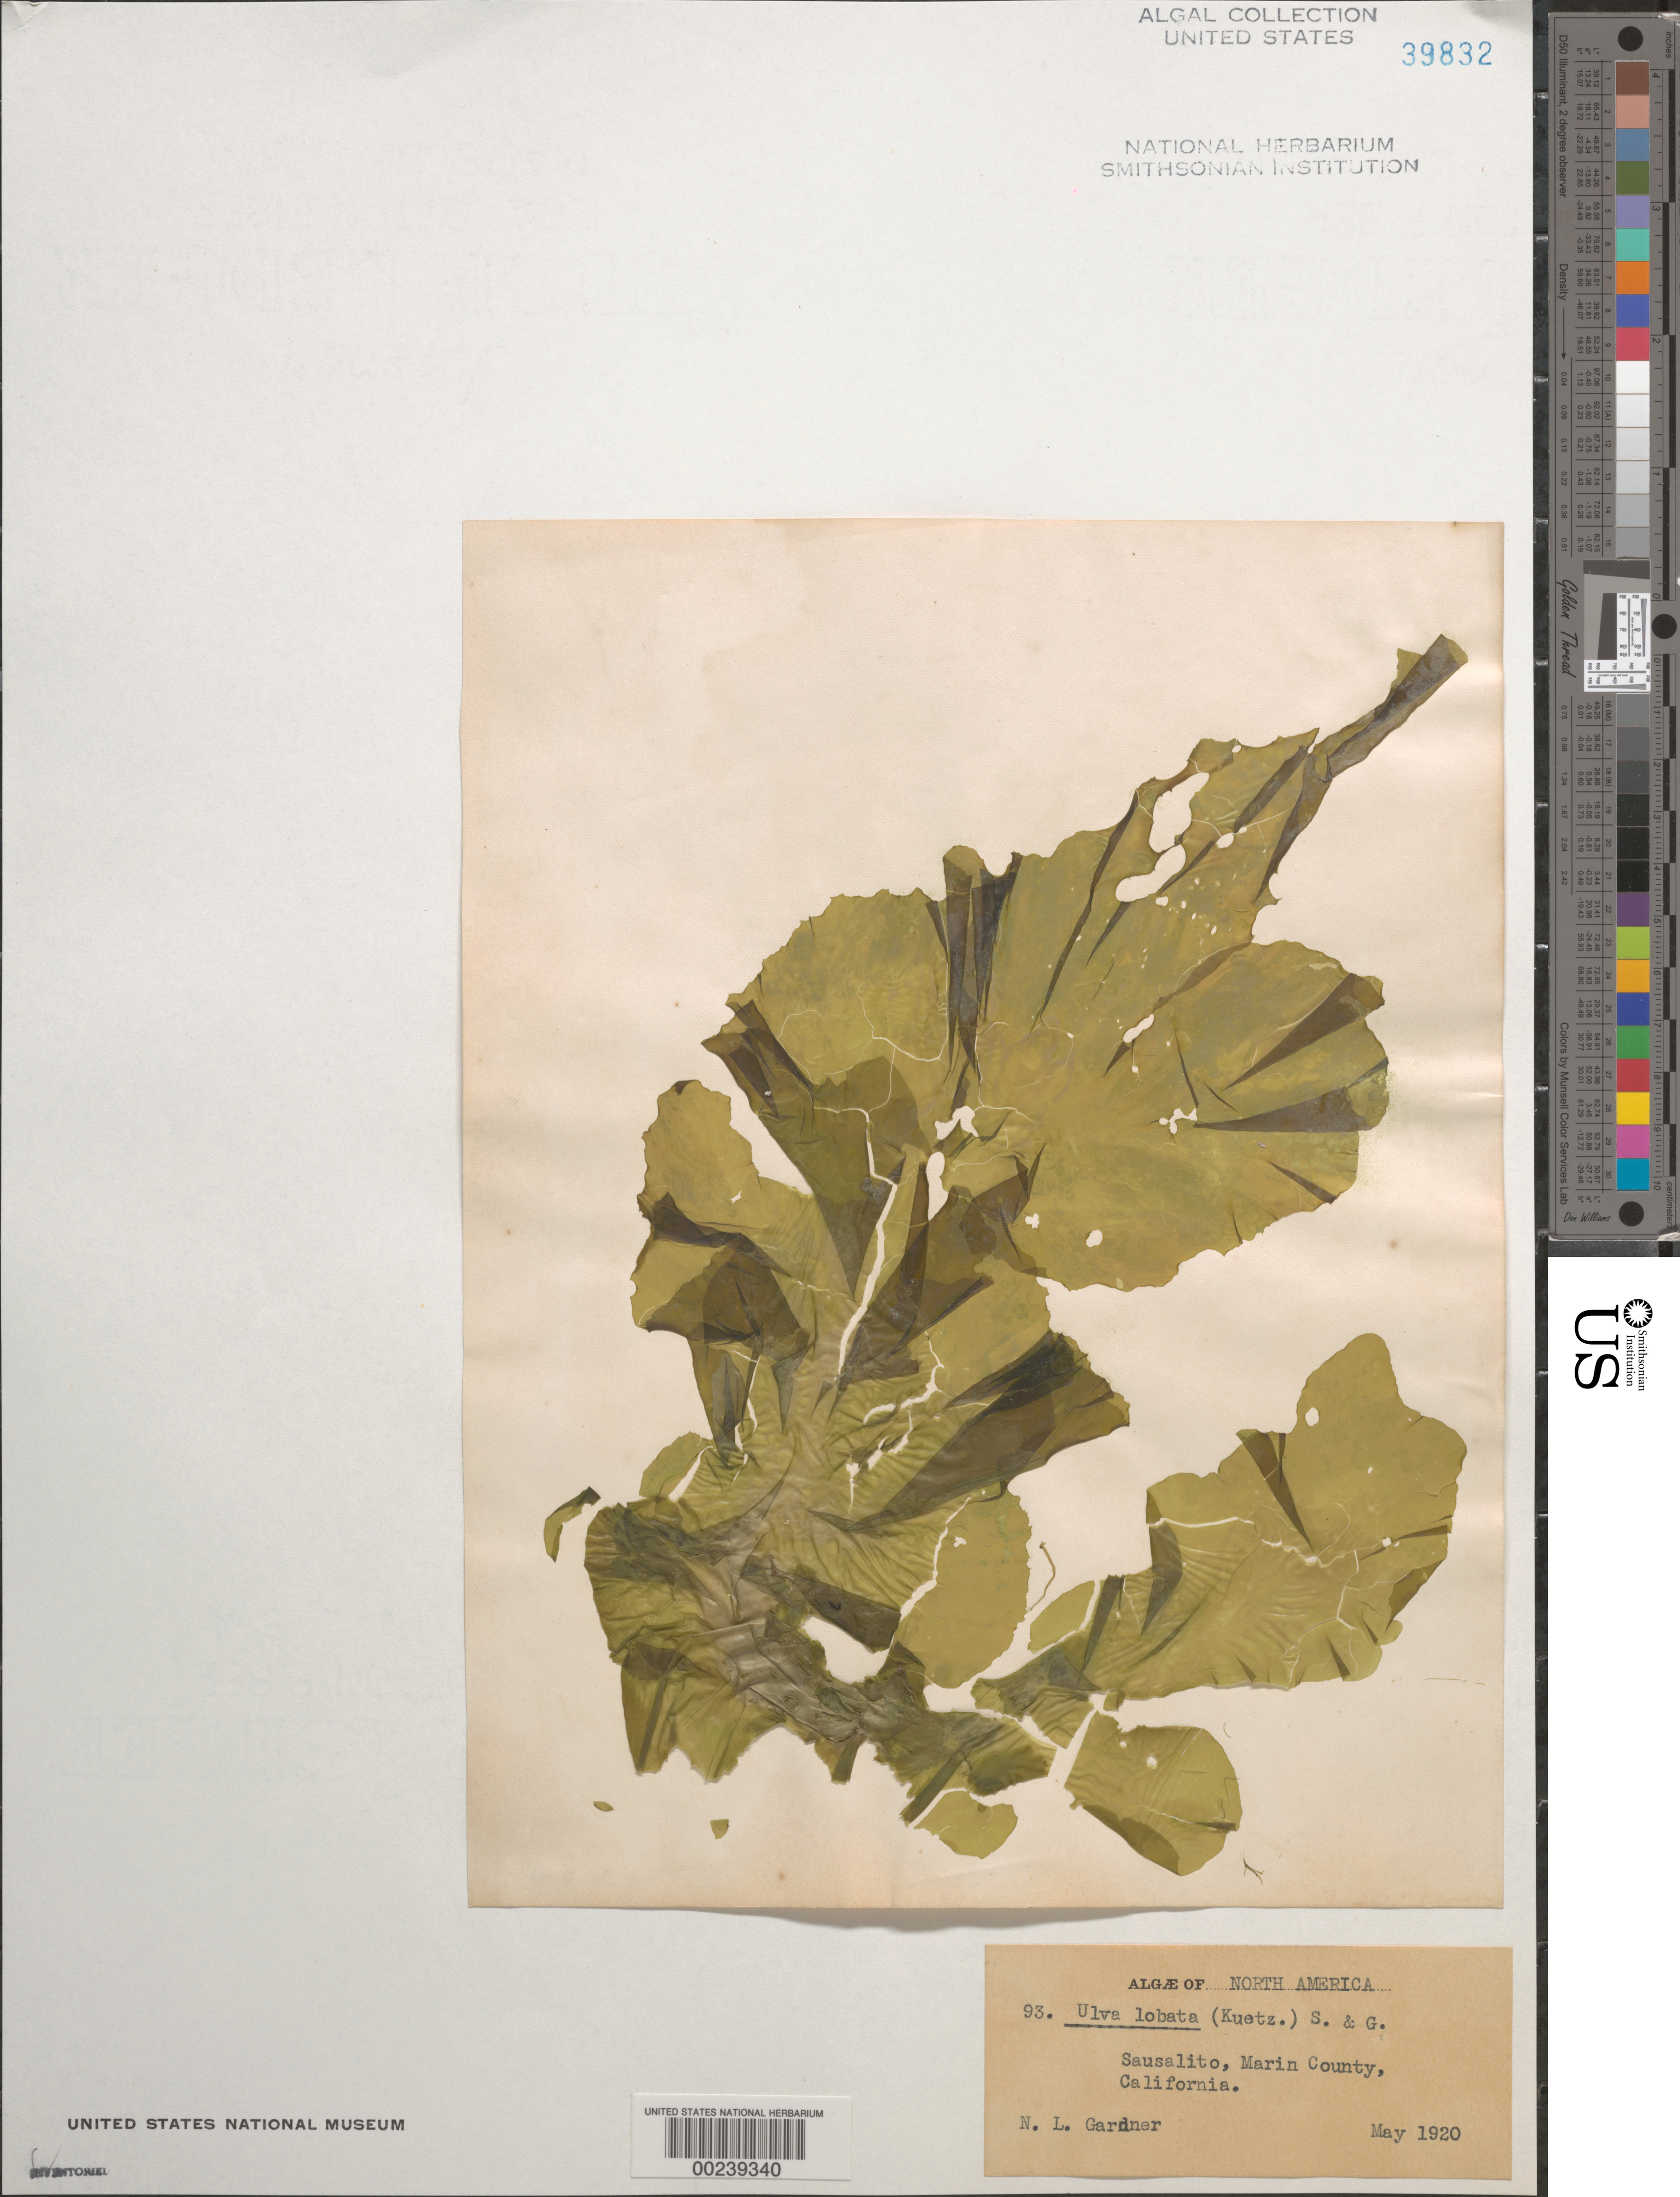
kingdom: Plantae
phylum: Chlorophyta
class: Ulvophyceae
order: Ulvales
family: Ulvaceae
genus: Ulva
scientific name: Ulva lactuca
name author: L.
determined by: Algae name updating Project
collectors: N. Gardner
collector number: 93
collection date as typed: May 1920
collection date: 1920-05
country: United States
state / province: California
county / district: Marin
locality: Sausalito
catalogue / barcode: US 39832